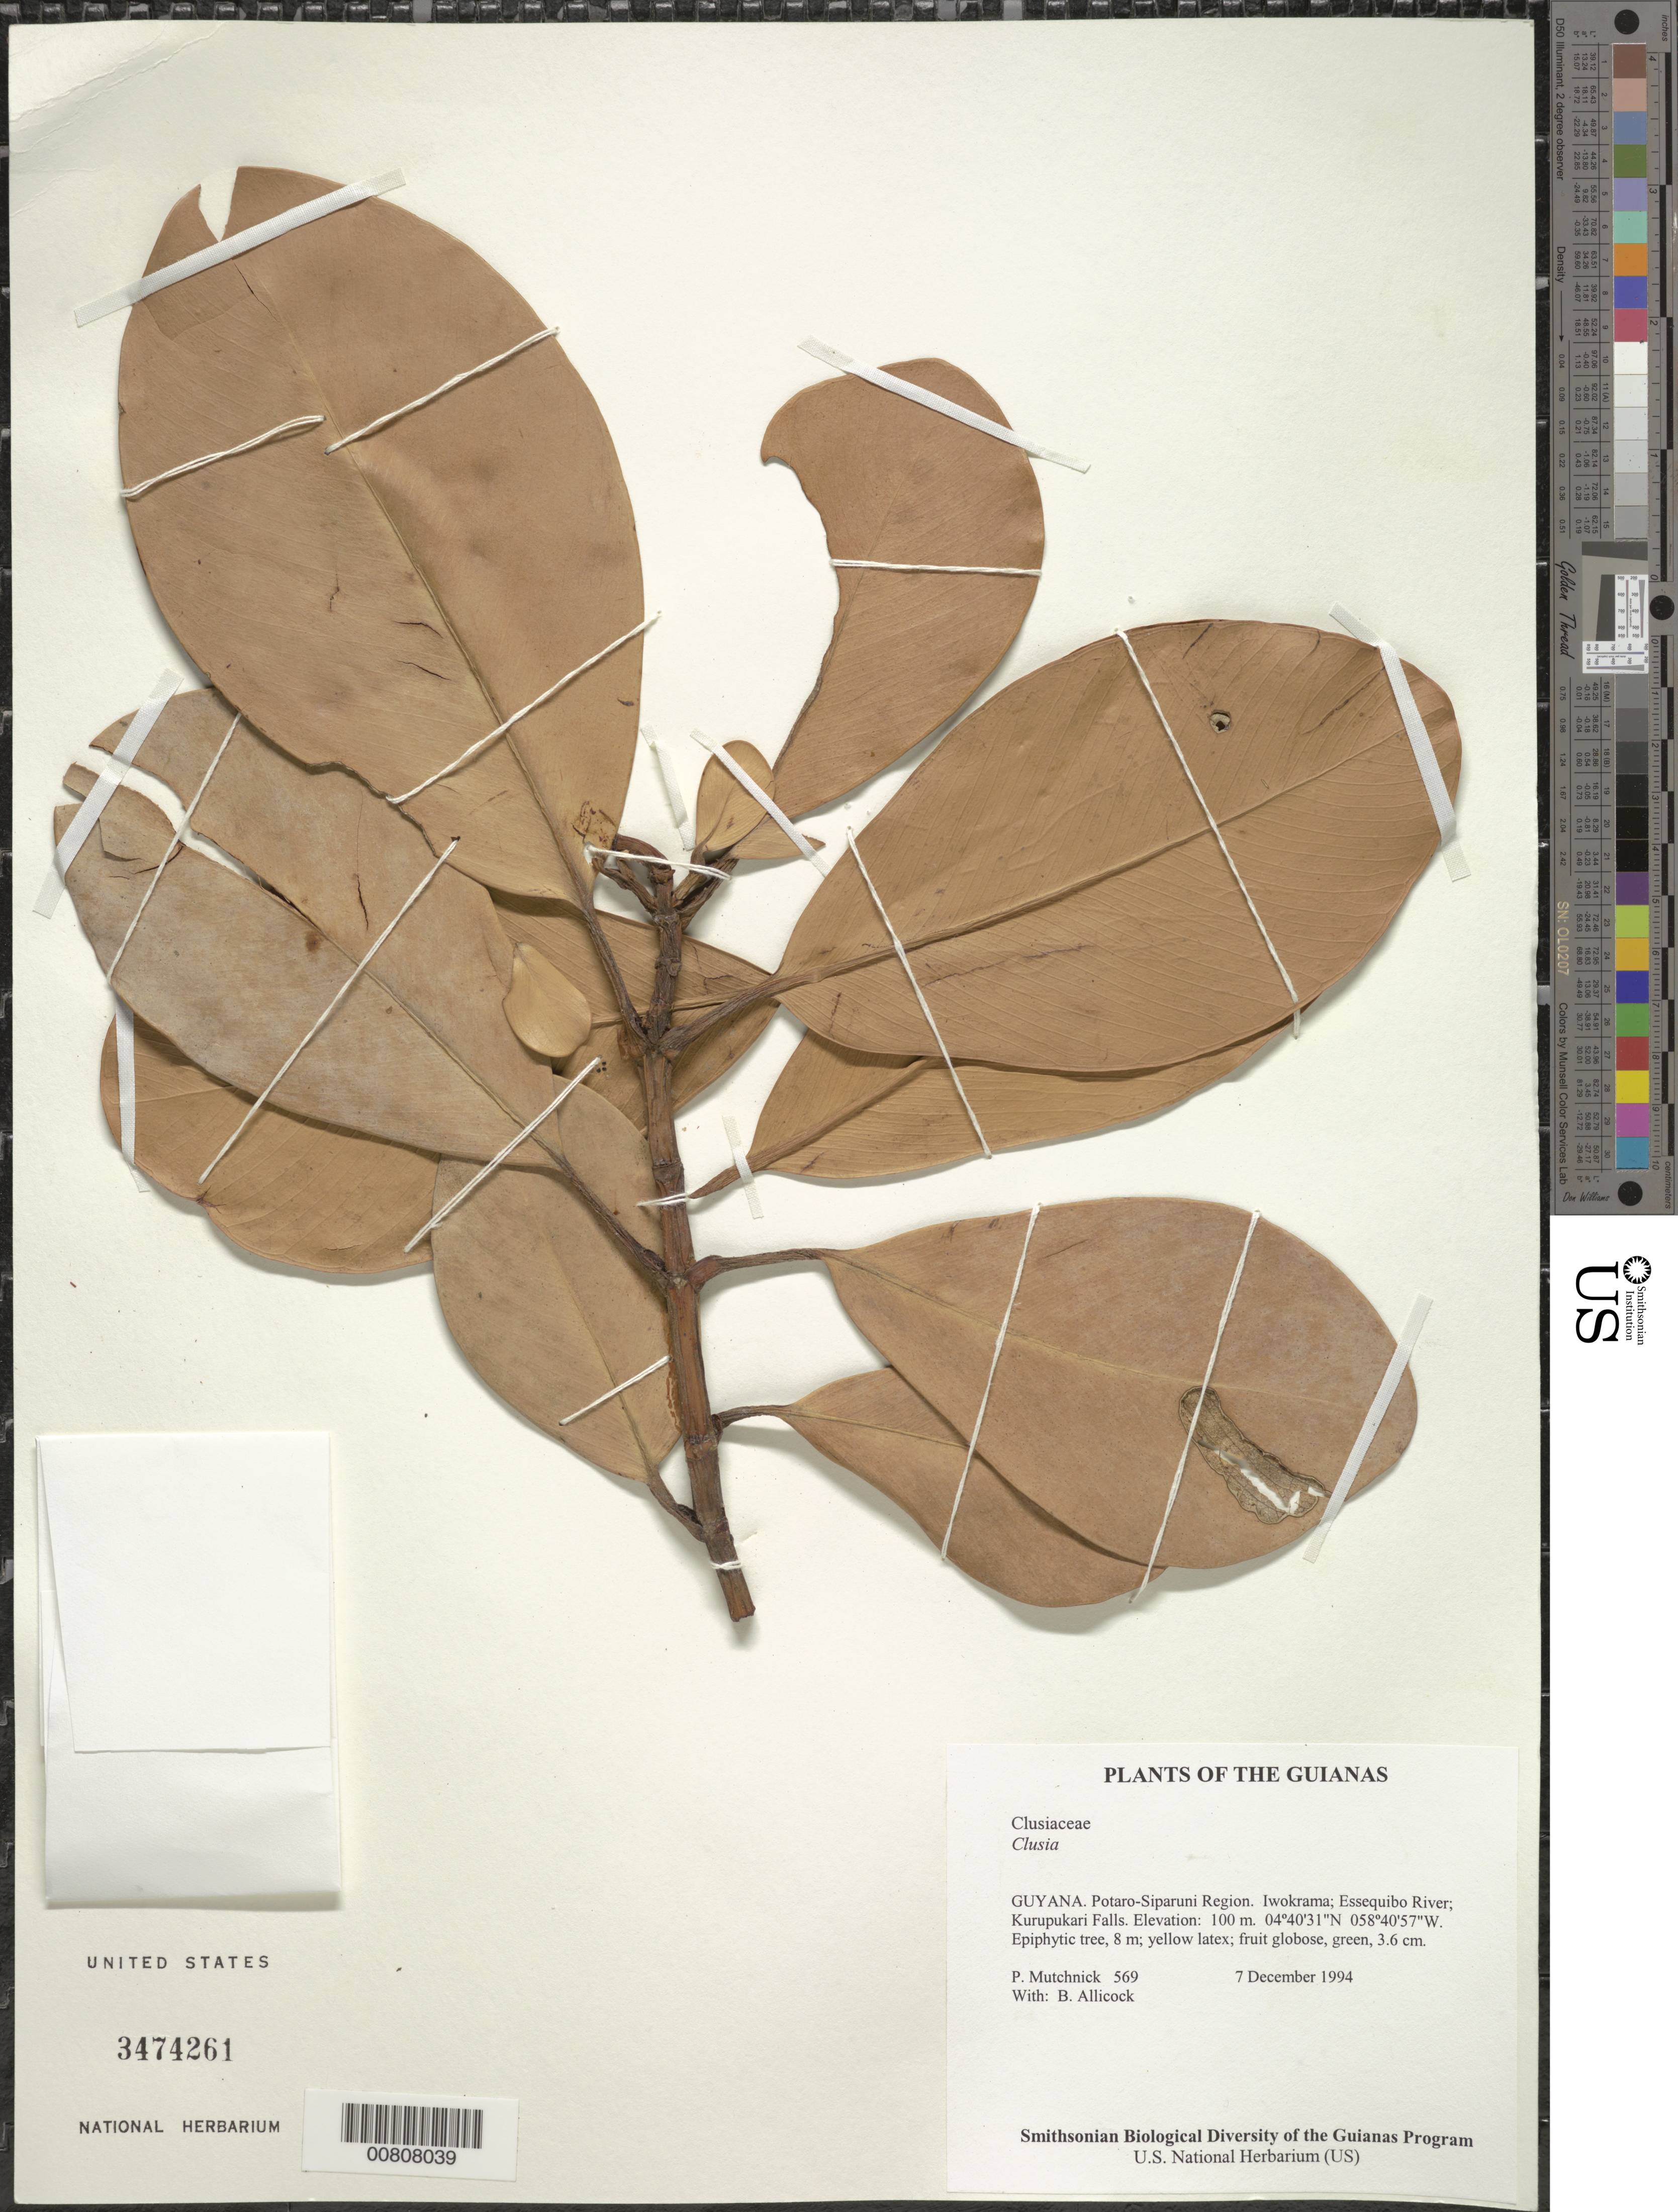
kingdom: Plantae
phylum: Tracheophyta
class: Magnoliopsida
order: Malpighiales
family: Clusiaceae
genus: Clusia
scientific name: Clusia sp.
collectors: P. Mutchnick & B. Allicock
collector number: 569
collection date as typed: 7 December 1994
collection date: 1994-12-07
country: Guyana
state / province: Potaro-Siparuni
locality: Iwokrama; Essequibo River; Kurupukari Falls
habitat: Riverine islands and river edge; brown and white sandy soils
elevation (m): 100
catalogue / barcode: US 3474261